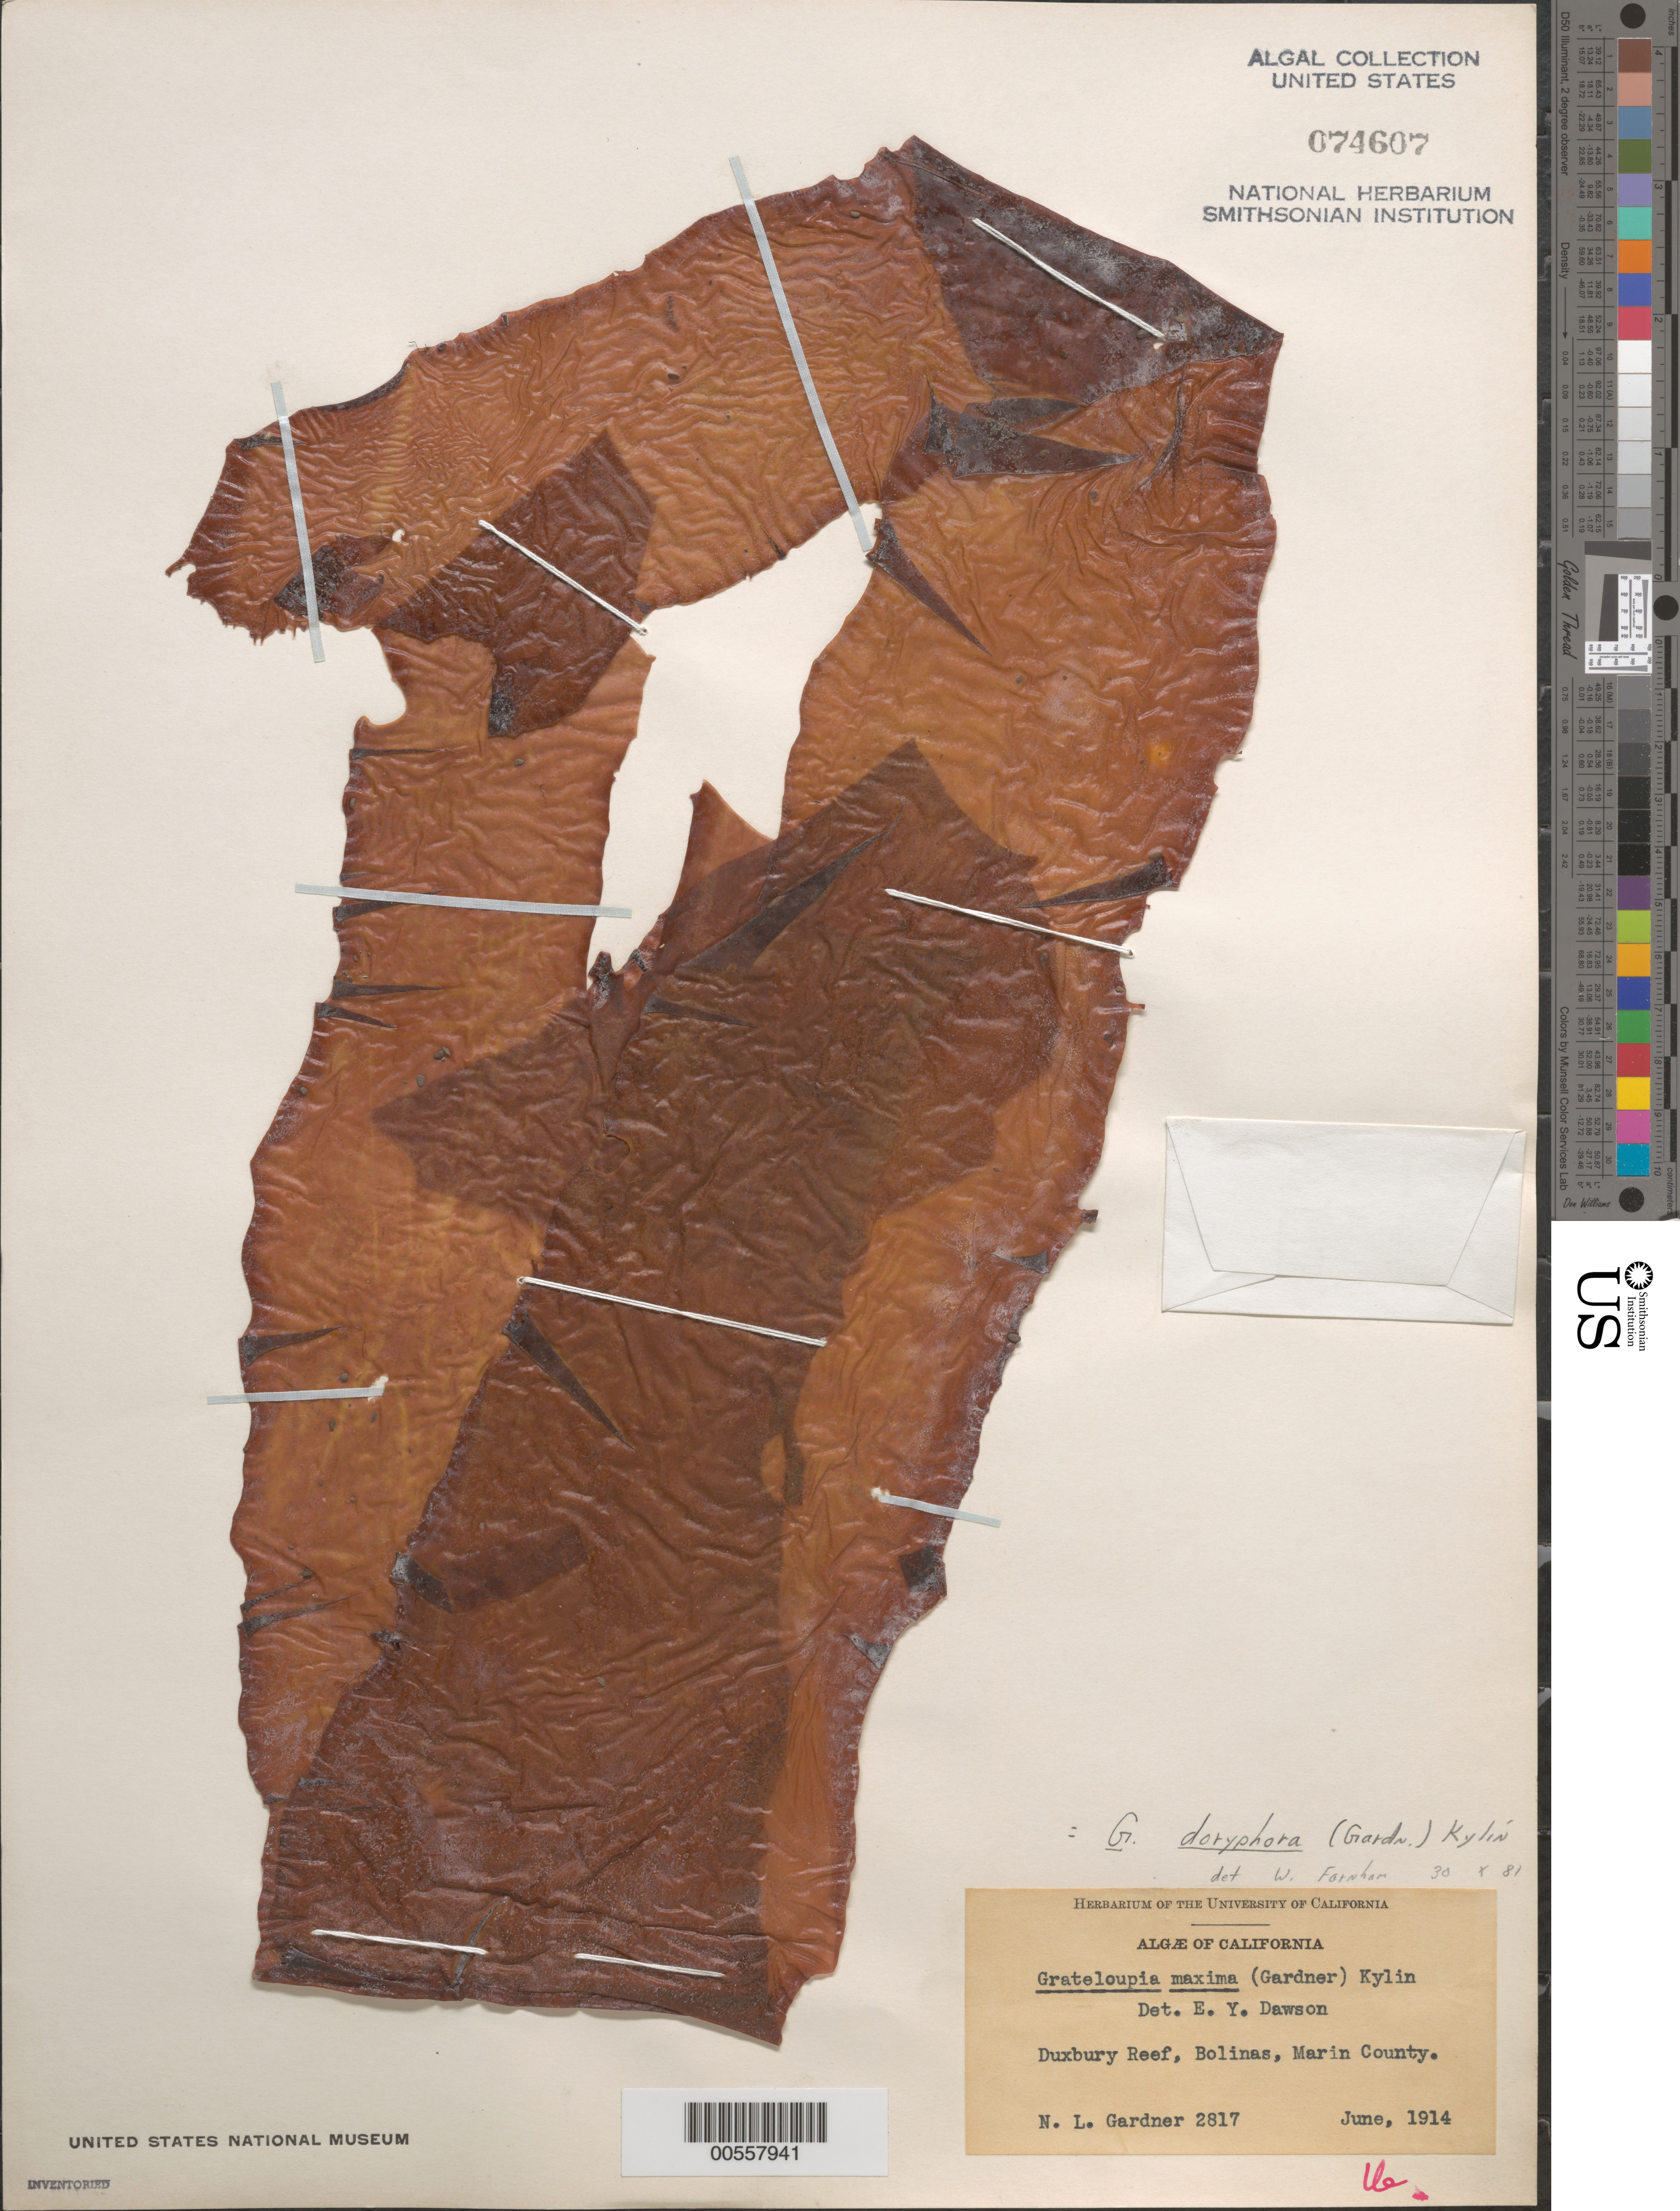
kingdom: Plantae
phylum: Rhodophyta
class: Florideophyceae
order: Halymeniales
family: Halymeniaceae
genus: Grateloupia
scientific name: Grateloupia doryphora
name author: (Mont.) Howe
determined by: Farnham, W. F.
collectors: N. Gardner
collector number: NLG 2817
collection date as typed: Jun 1914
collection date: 1914-06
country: United States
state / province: California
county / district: Marin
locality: Duxbury Reef, Bolinas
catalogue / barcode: US 74607